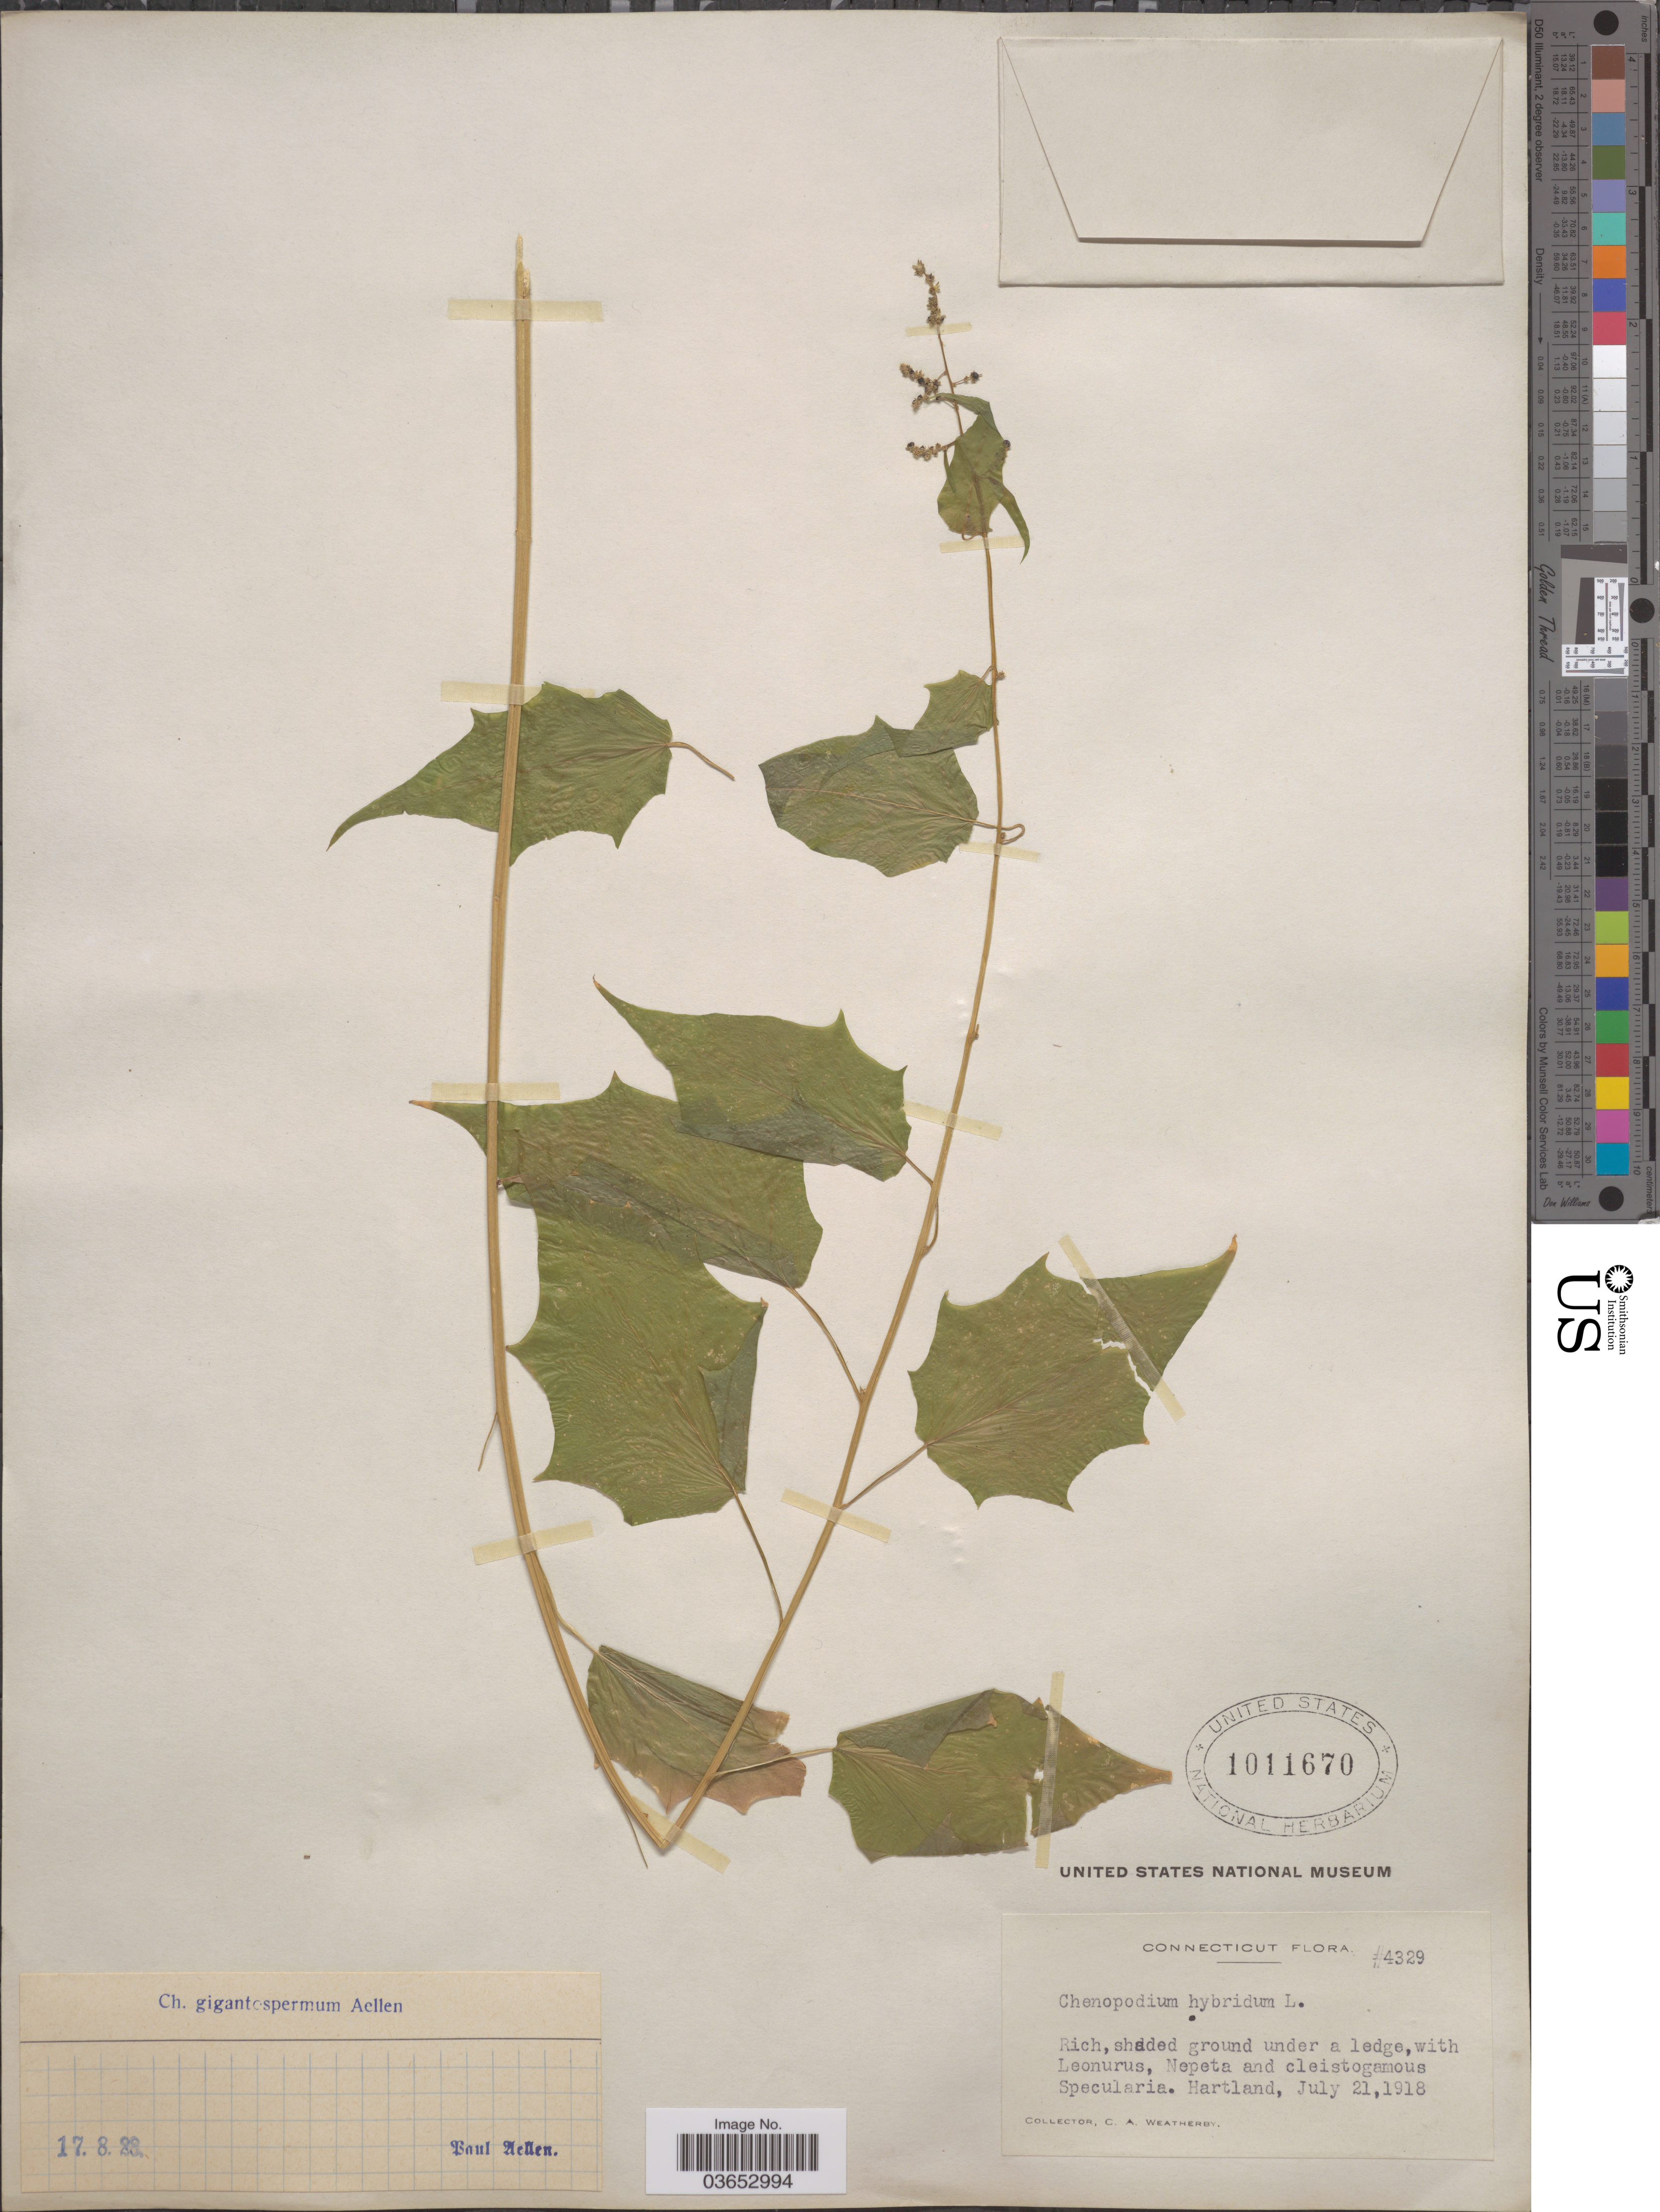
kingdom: Plantae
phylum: Tracheophyta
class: Magnoliopsida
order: Caryophyllales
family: Amaranthaceae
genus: Chenopodium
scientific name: Chenopodium gigantospermum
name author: Aellen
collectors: C. A. Weatherby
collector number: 4329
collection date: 1918-07-21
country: United States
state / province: Connecticut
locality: Hartland.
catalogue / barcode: US 1011670